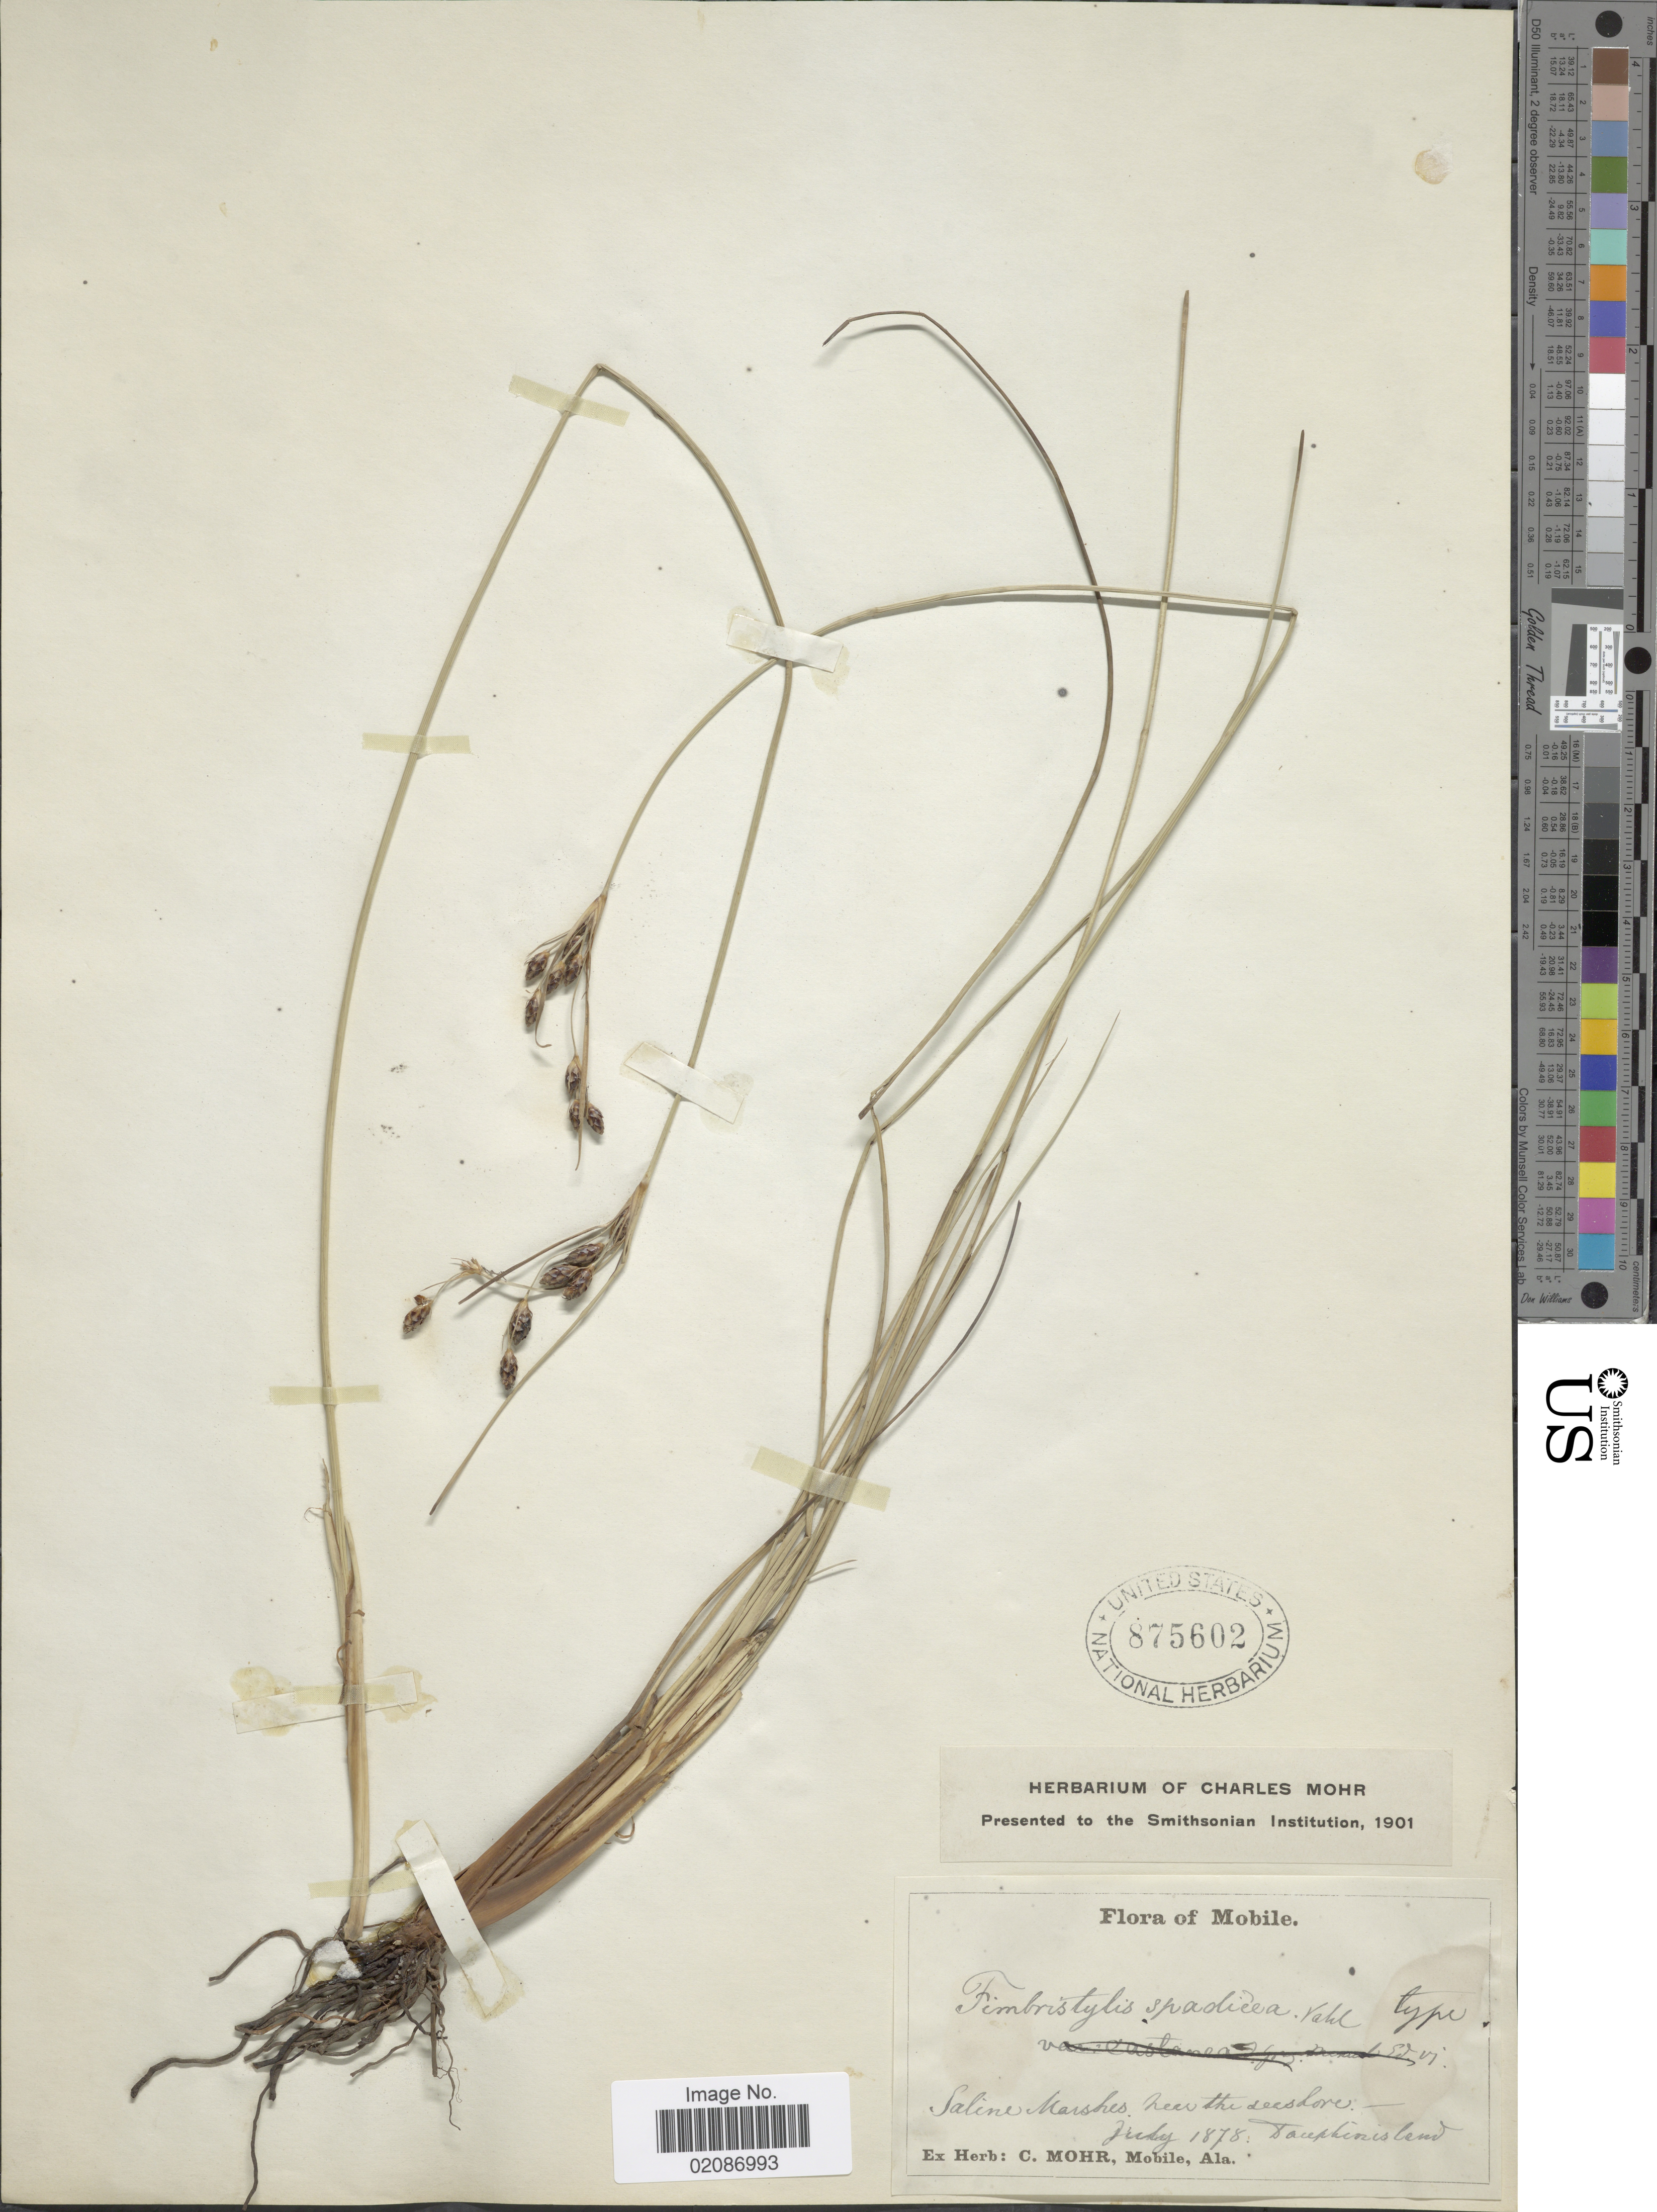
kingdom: Plantae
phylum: Tracheophyta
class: Liliopsida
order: Poales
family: Cyperaceae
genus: Fimbristylis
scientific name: Fimbristylis spadicea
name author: (L.) Vahl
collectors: ex herb. C. Mohr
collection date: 1878-07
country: United States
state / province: Alabama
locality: Mobile, Saline marshes, near the seashore, Dauphinisland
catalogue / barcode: US 875602